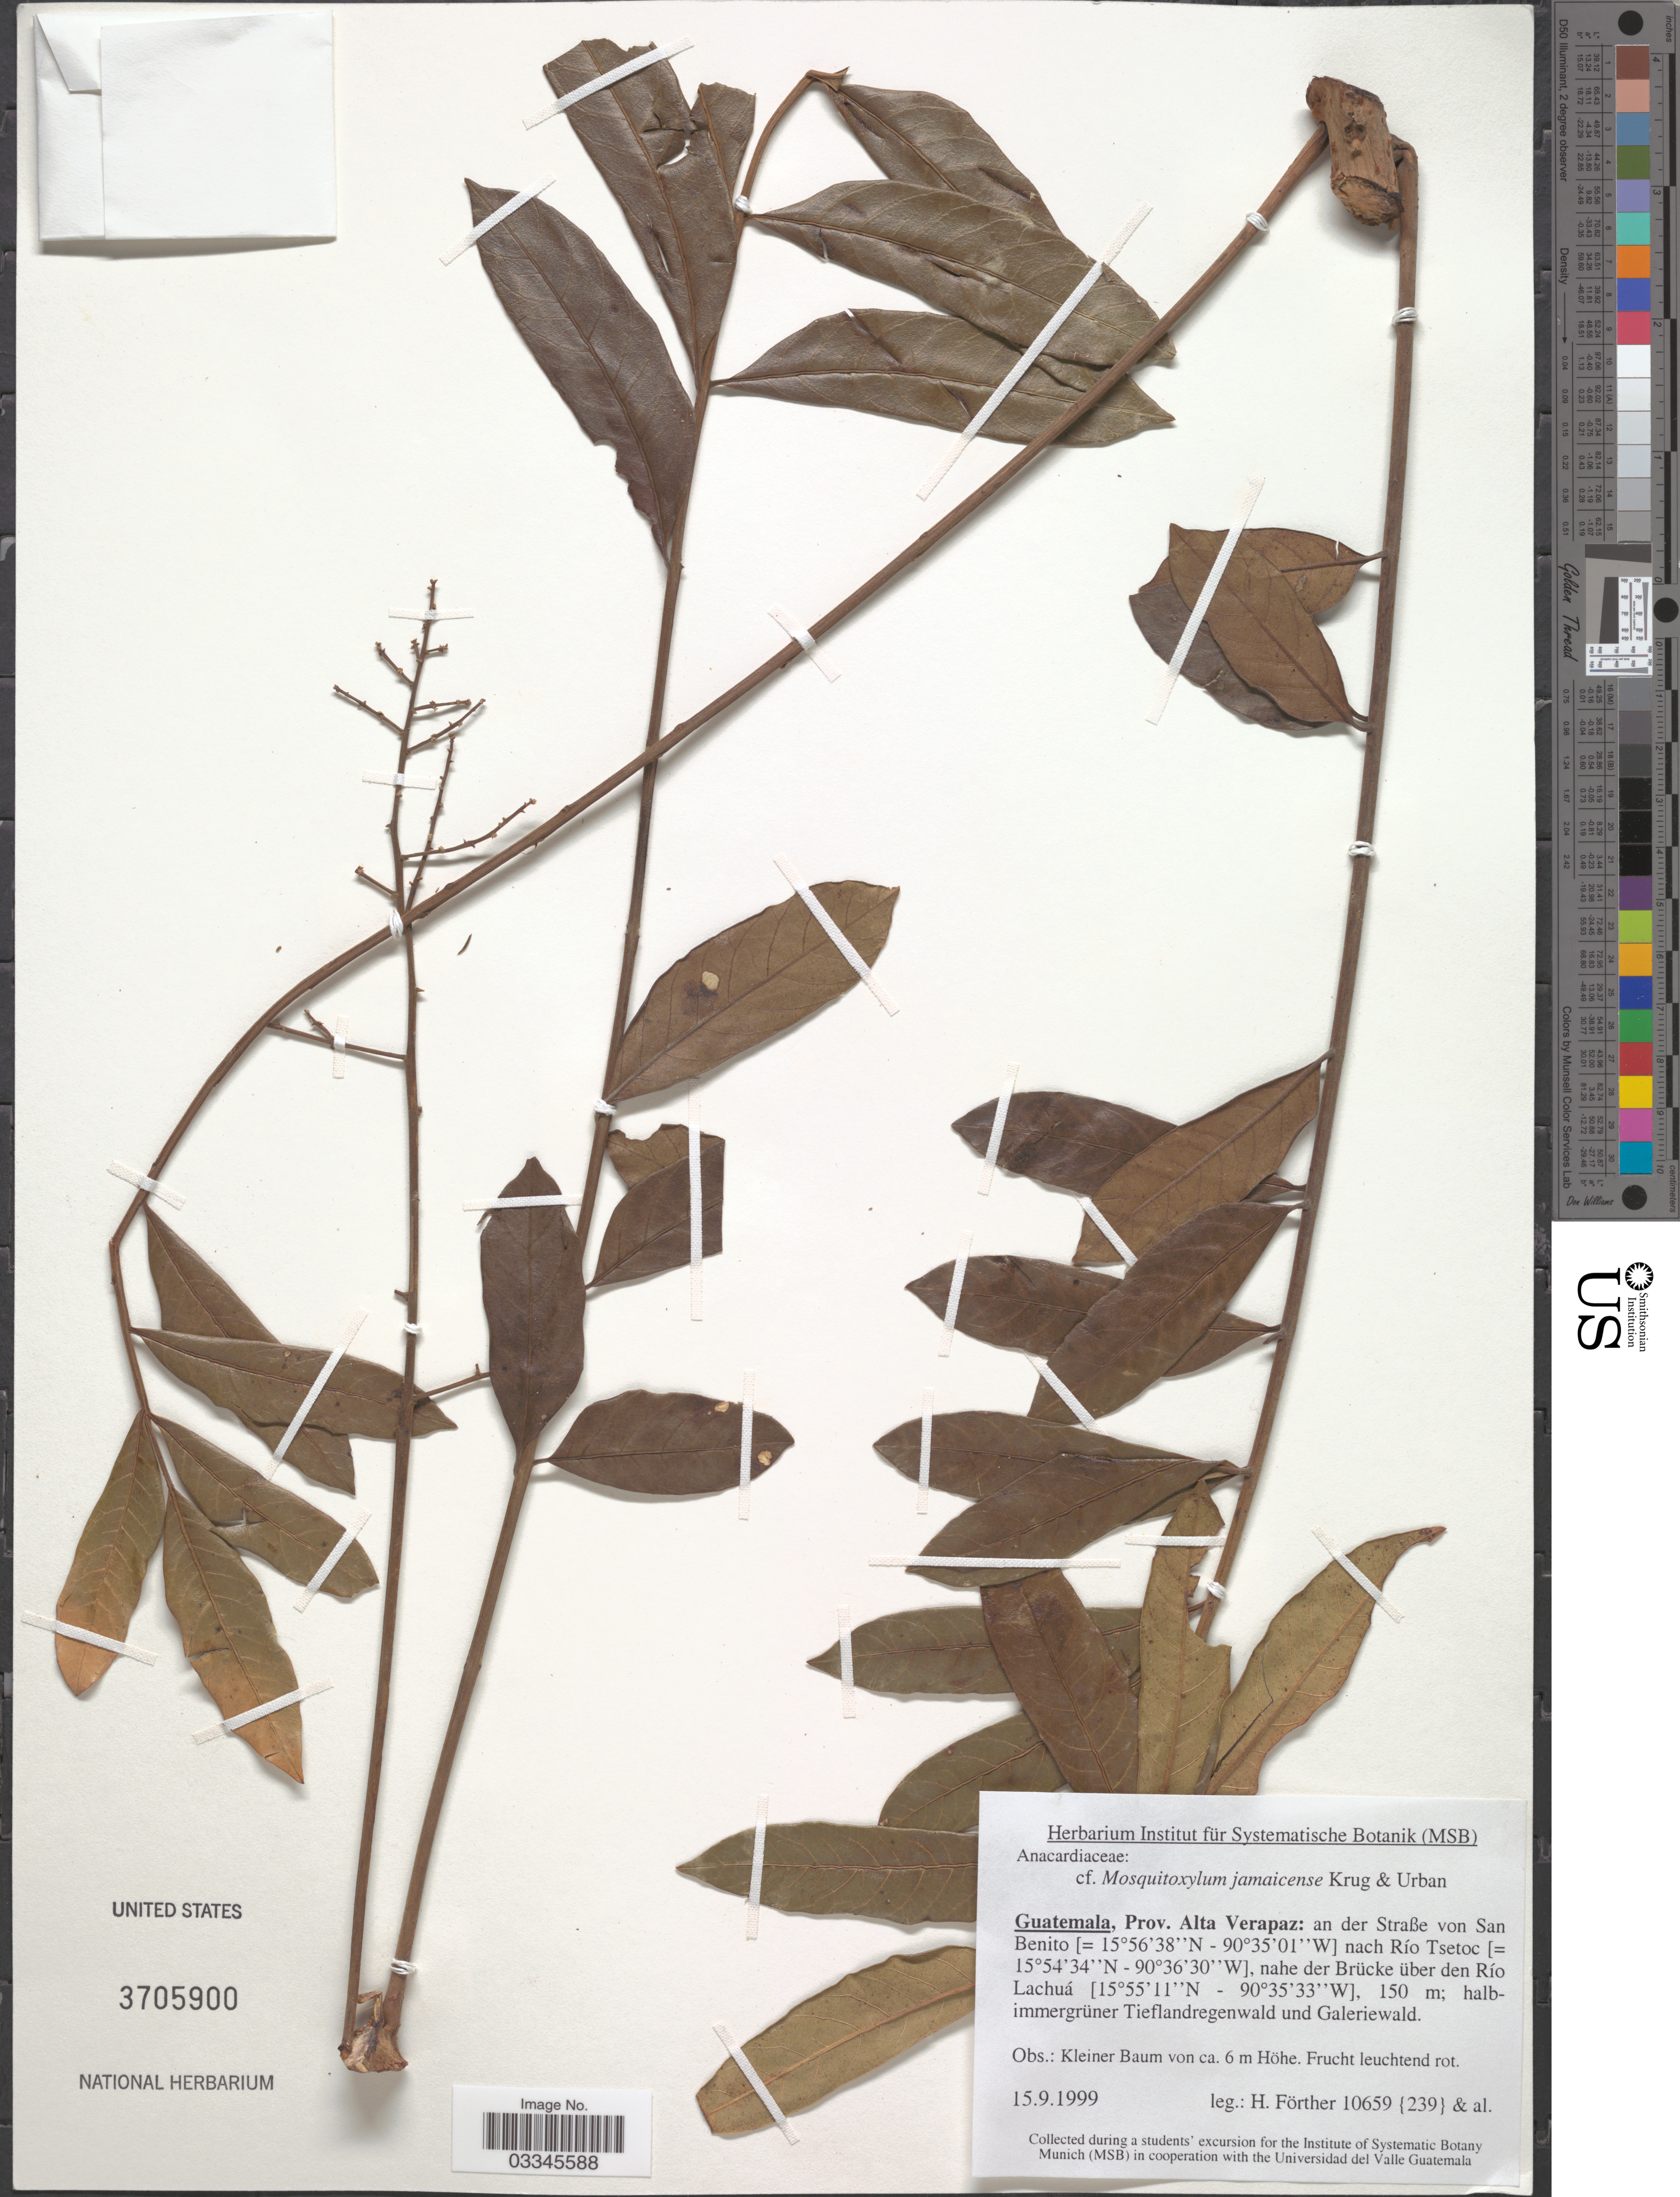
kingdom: Plantae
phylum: Tracheophyta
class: Magnoliopsida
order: Sapindales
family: Anacardiaceae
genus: Mosquitoxylum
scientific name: Mosquitoxylum jamaicense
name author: Krug & Urb.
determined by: Mitchell, J. D.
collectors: H. Förther & et al.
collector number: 10659 {239}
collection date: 1999-09-15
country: Guatemala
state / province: Alta Verapaz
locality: An der Straße von San Benito [= 15°56'38"N - 90°35'01"W] nach Río Tsetoc [= 15°54'34"N - 90°36'30"W], nahe der Brücke über den Río Lachuá; halbimmergrüner Tieflandregenwald und Galeriewald.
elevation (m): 150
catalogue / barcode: US 3705900